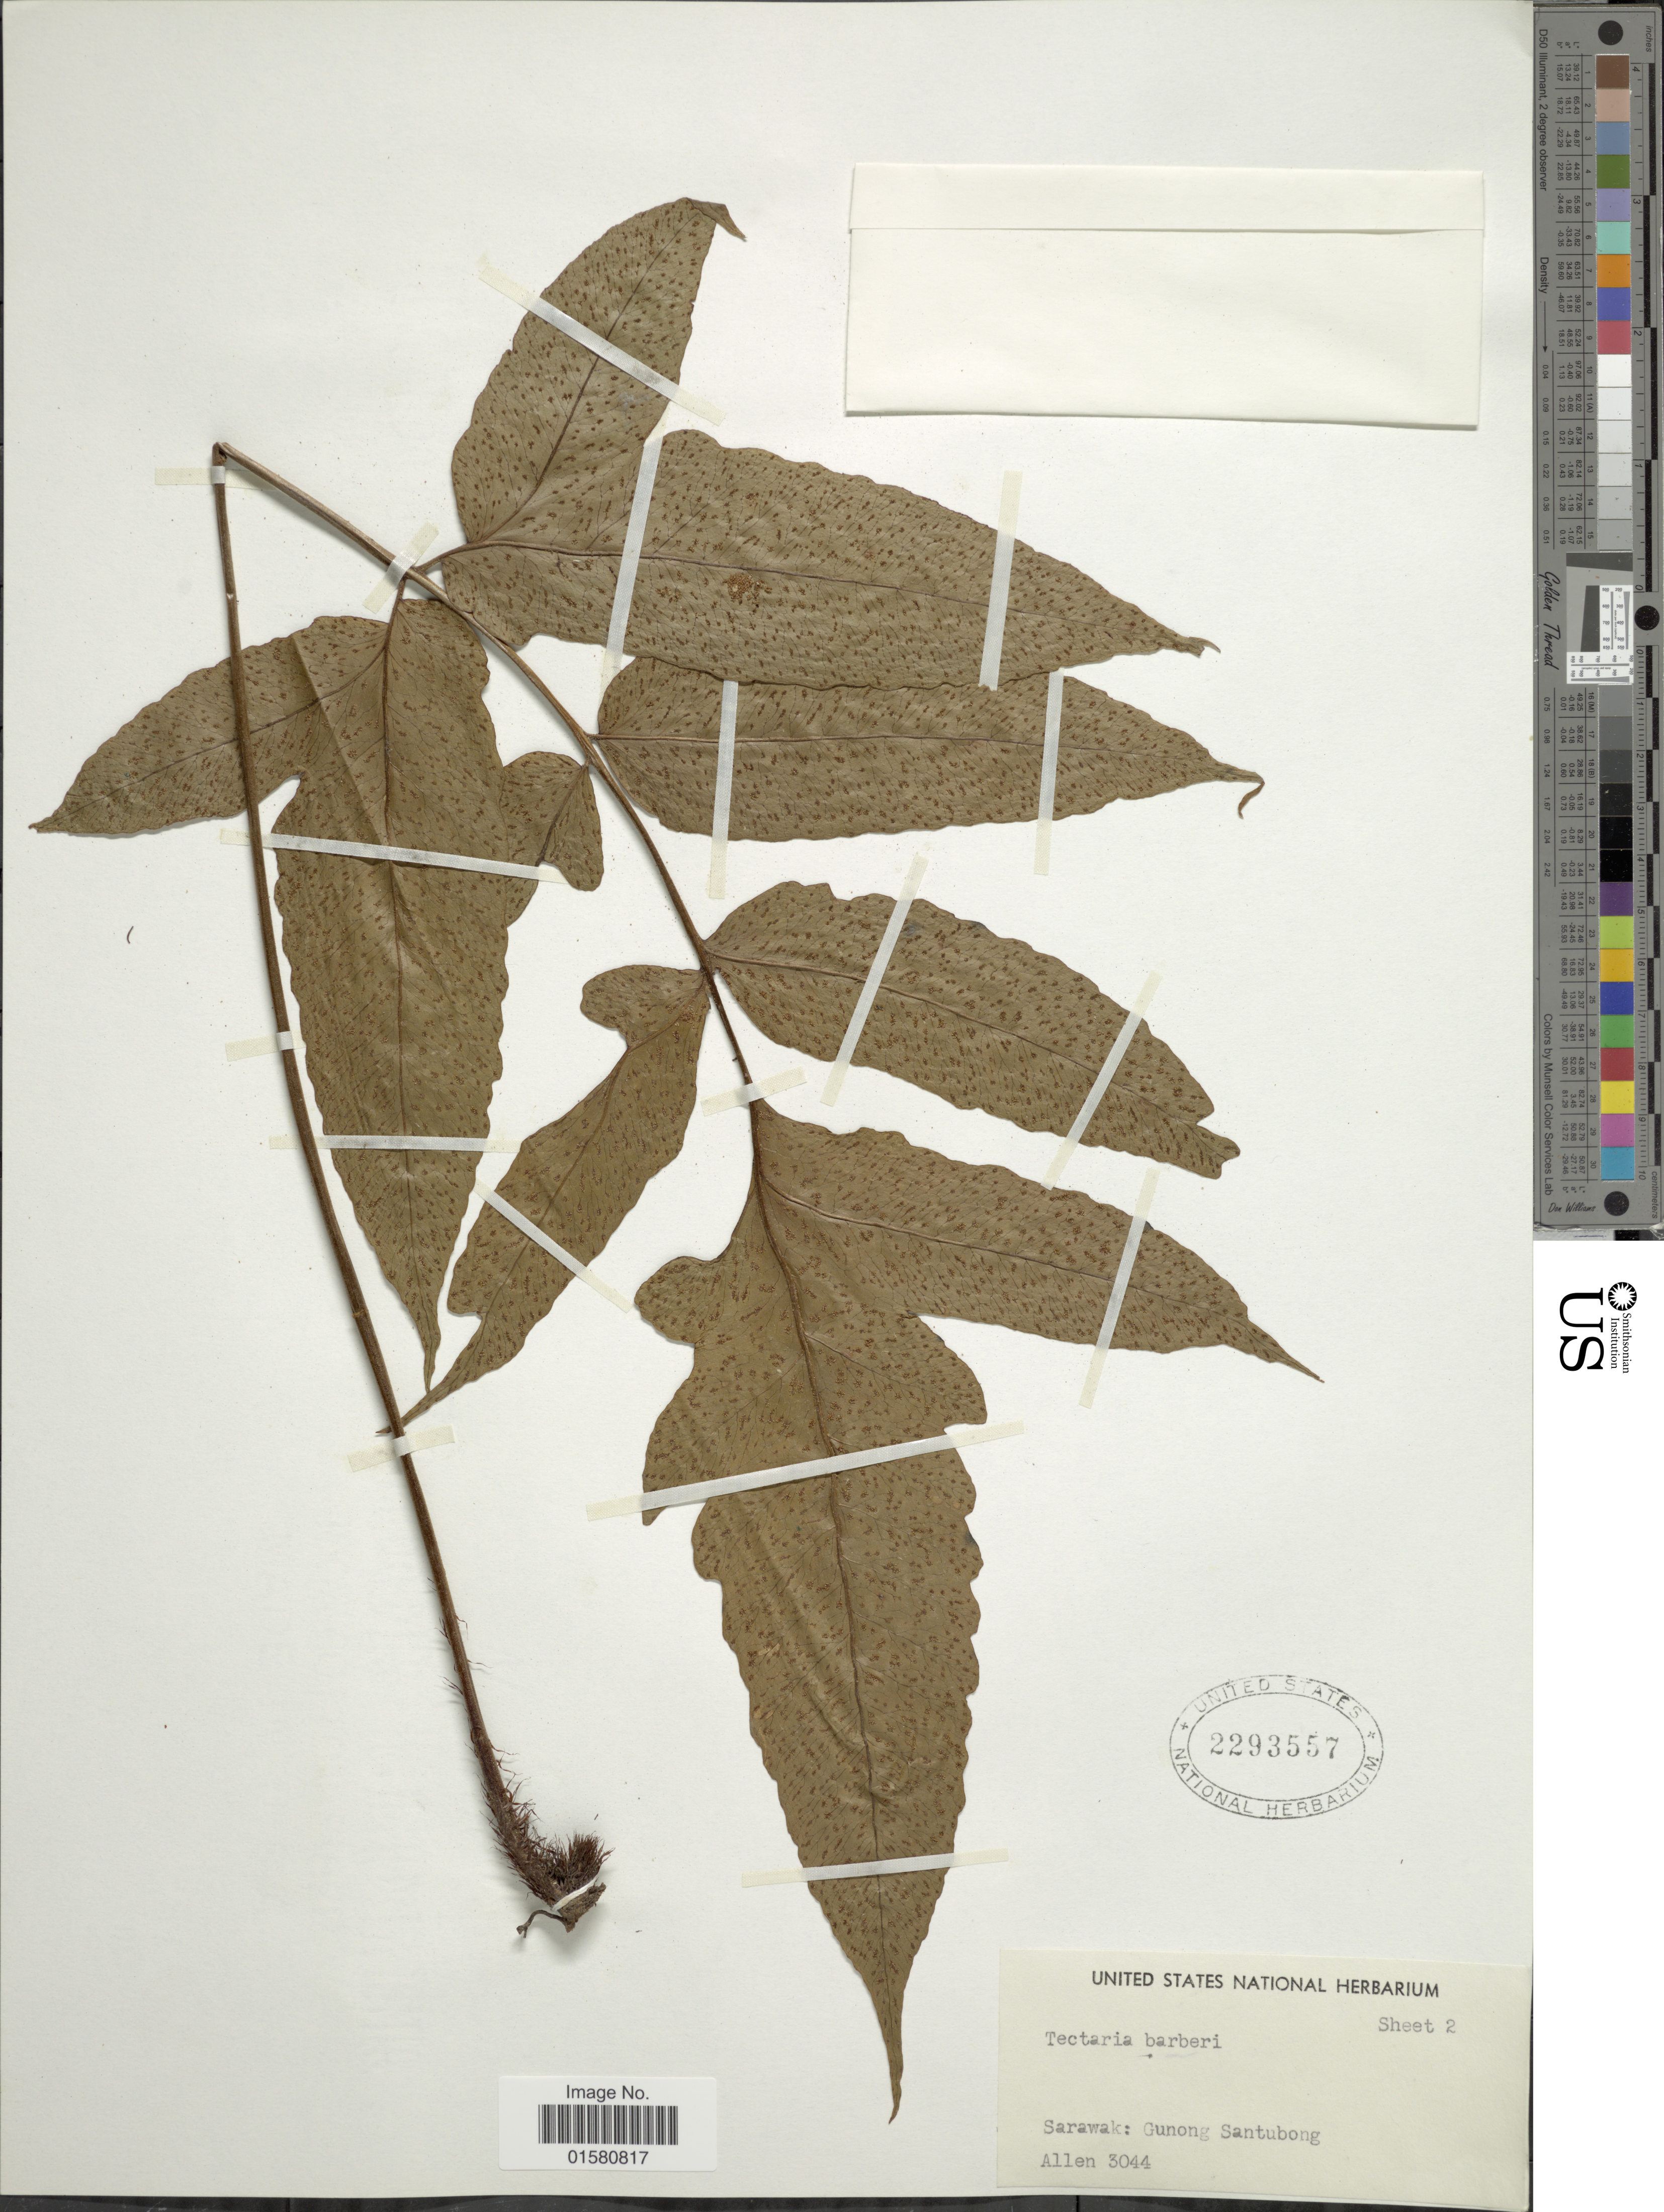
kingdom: Plantae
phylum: Tracheophyta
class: Polypodiopsida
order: Polypodiales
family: Tectariaceae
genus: Tectaria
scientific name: Tectaria barberi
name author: (Hook.) Copel.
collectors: -- Allen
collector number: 3044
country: Malaysia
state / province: Sarawak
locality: Sarawak: Gunong Santubong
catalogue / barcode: US 2293557